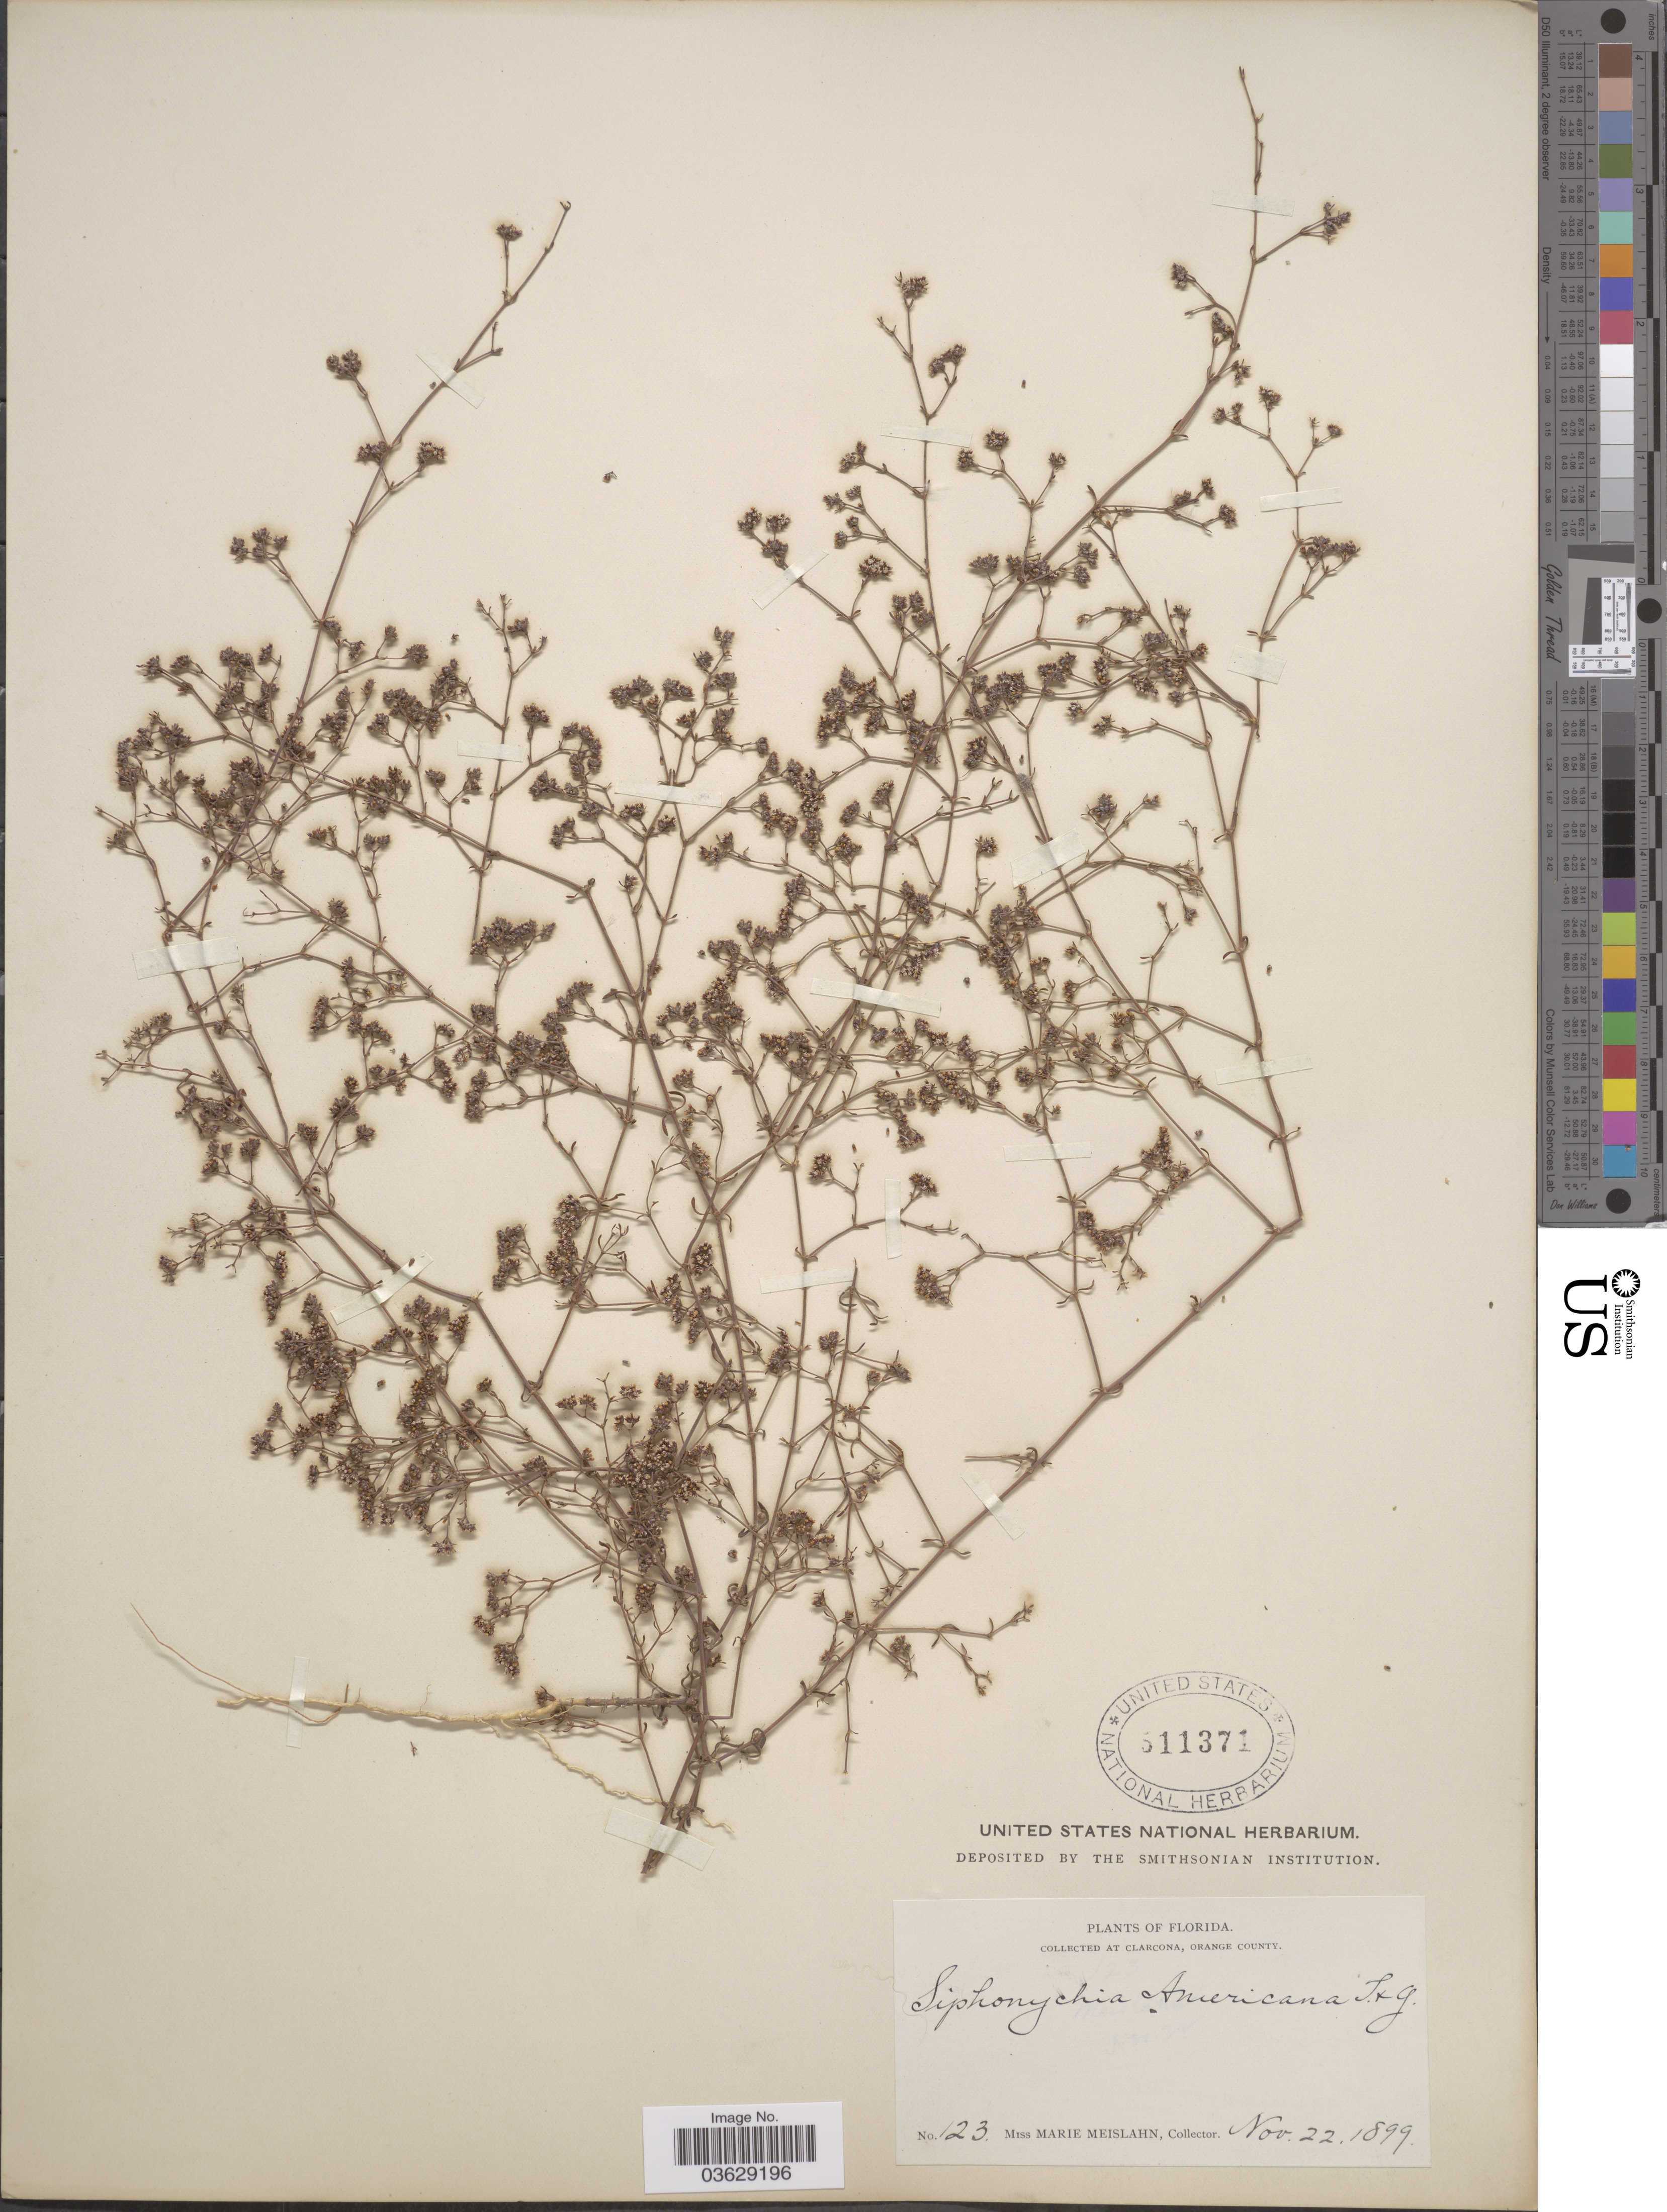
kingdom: Plantae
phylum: Tracheophyta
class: Magnoliopsida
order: Caryophyllales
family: Caryophyllaceae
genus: Paronychia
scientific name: Paronychia patula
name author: Shinners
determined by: Strong, Mark T., (BOT), Smithsonian Institution - National Museum of Natural History (UNITED STATES)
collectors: M. Meislahn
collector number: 123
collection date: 1899-11-22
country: United States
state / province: Florida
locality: At Clarcona, Orange County.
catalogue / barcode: US 511371